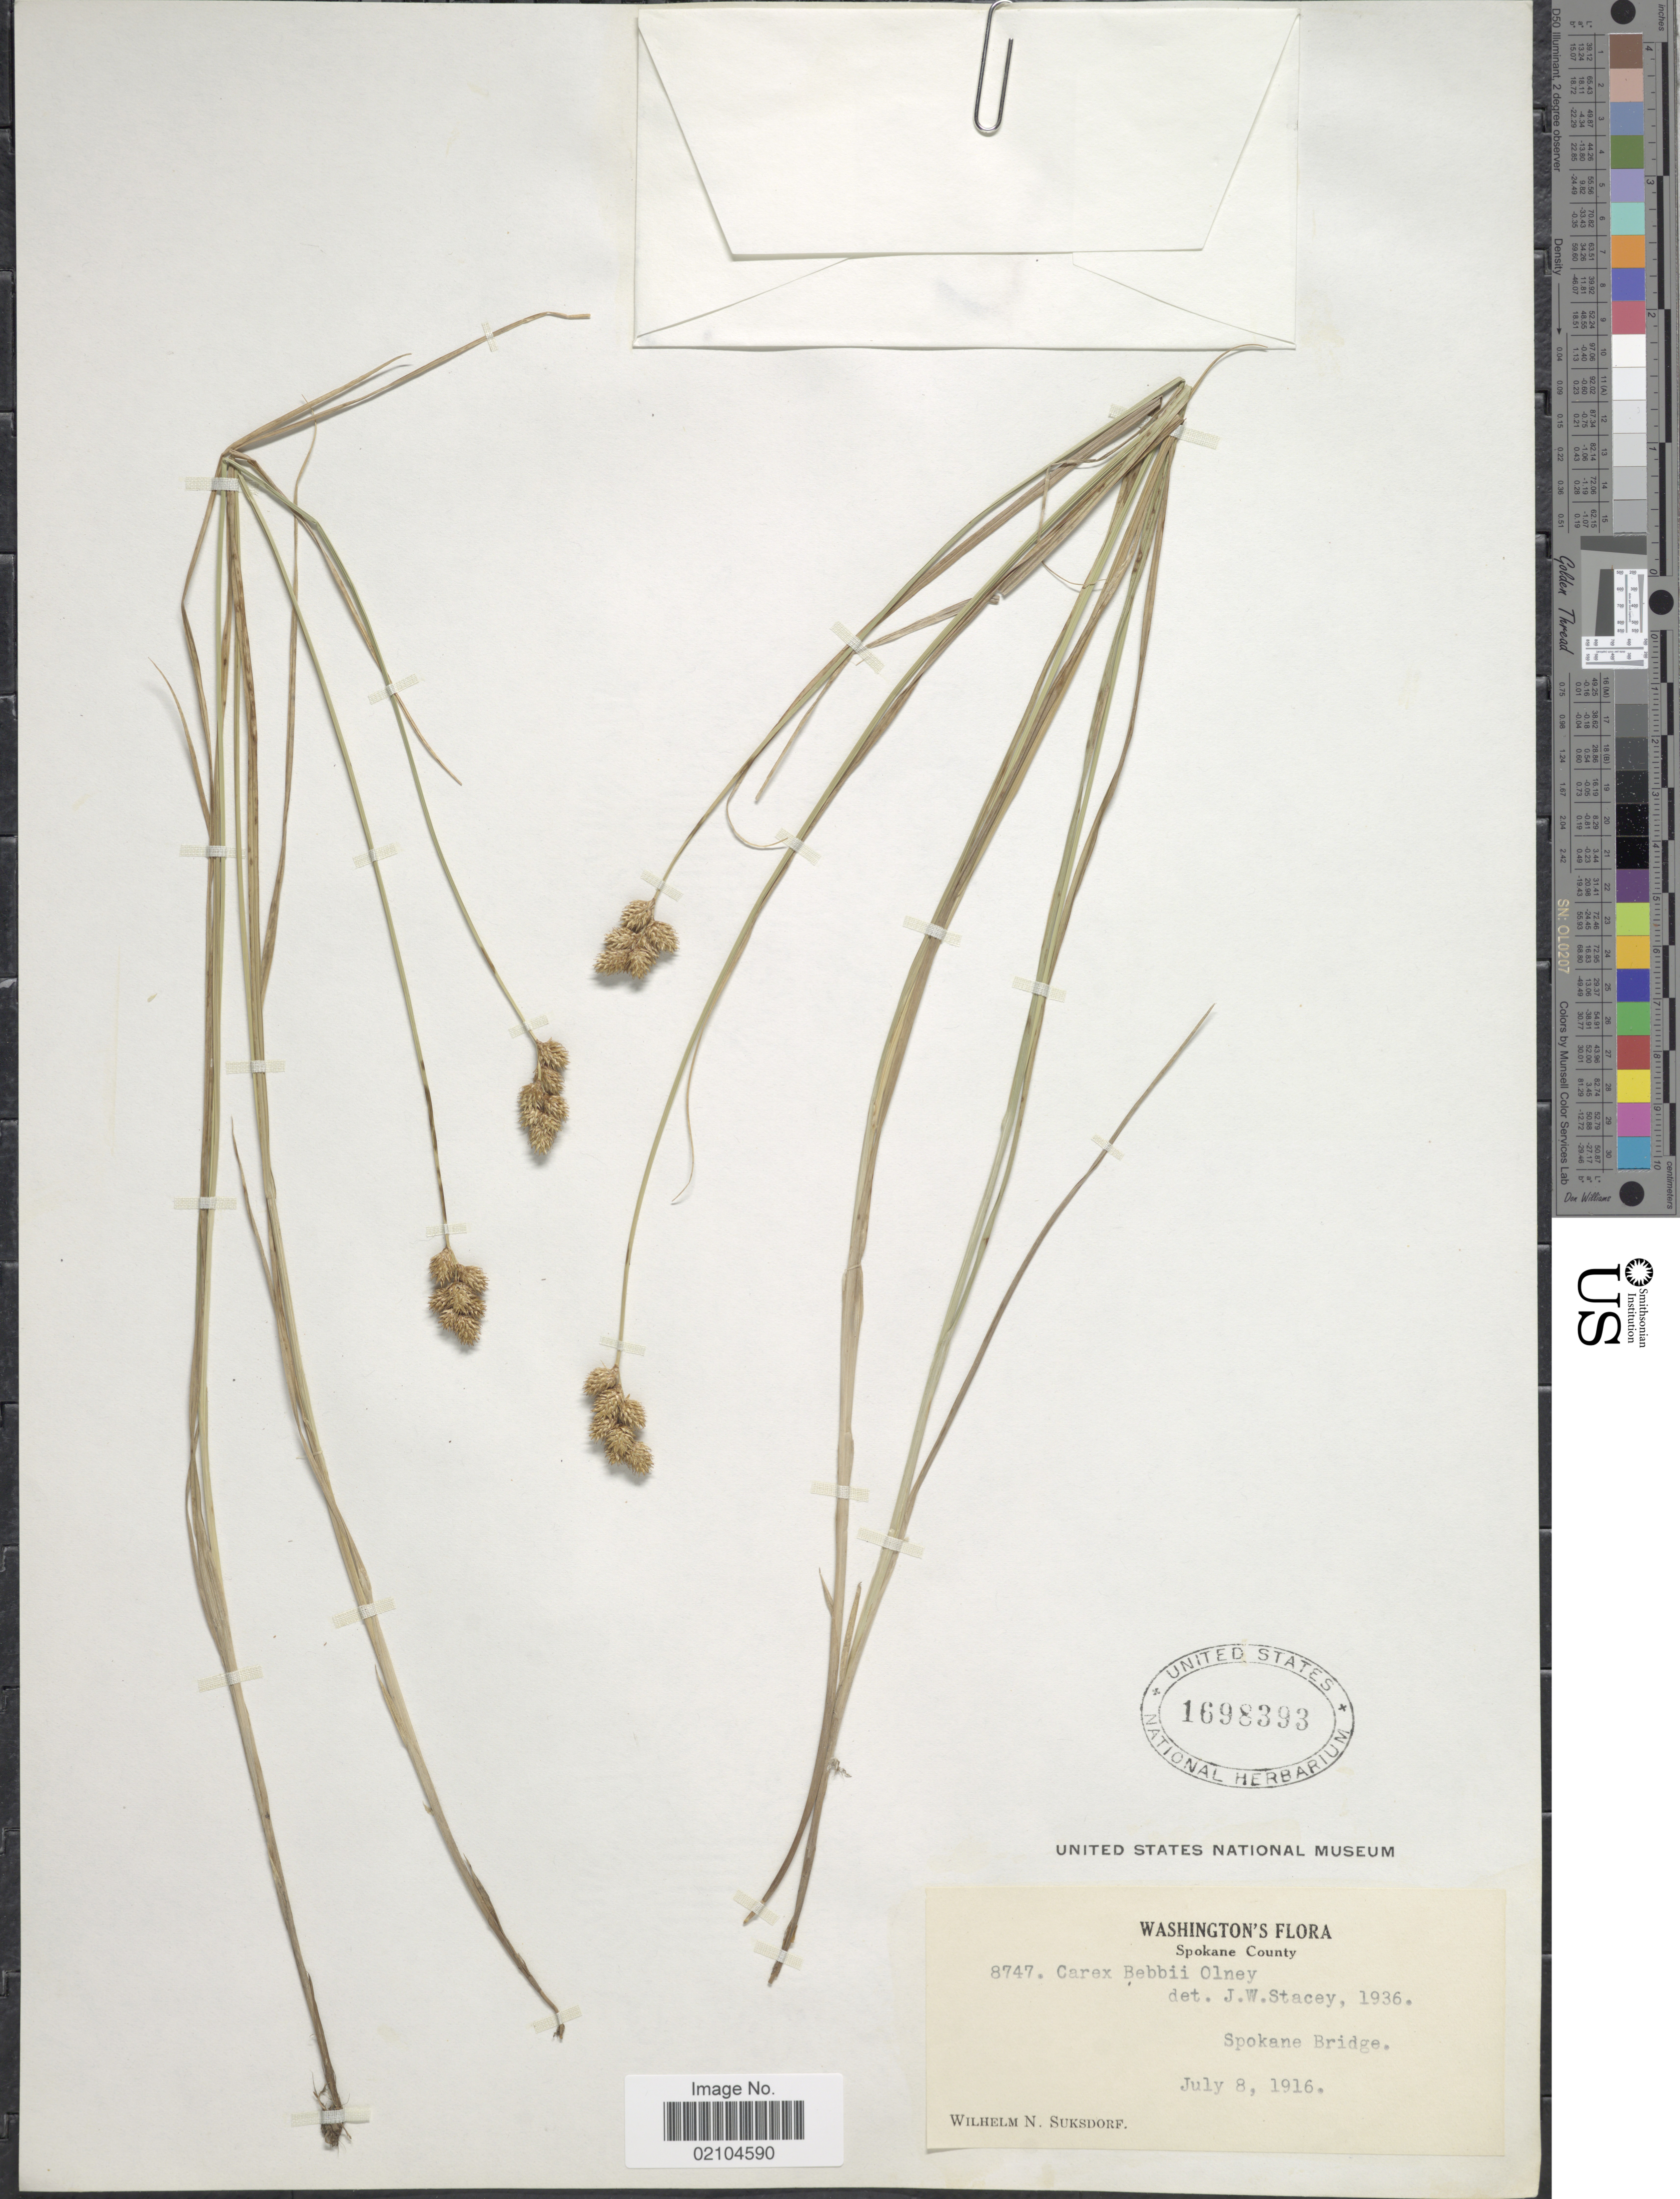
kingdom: Plantae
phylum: Tracheophyta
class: Liliopsida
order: Poales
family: Cyperaceae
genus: Carex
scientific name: Carex bebbii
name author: (L.H. Bailey) Olney ex Fernald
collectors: W. N. Suksdorf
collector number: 8747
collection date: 1916-07-08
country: United States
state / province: Washington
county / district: Spokane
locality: Spokane County, Spokane Bridge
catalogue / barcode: US 1698393